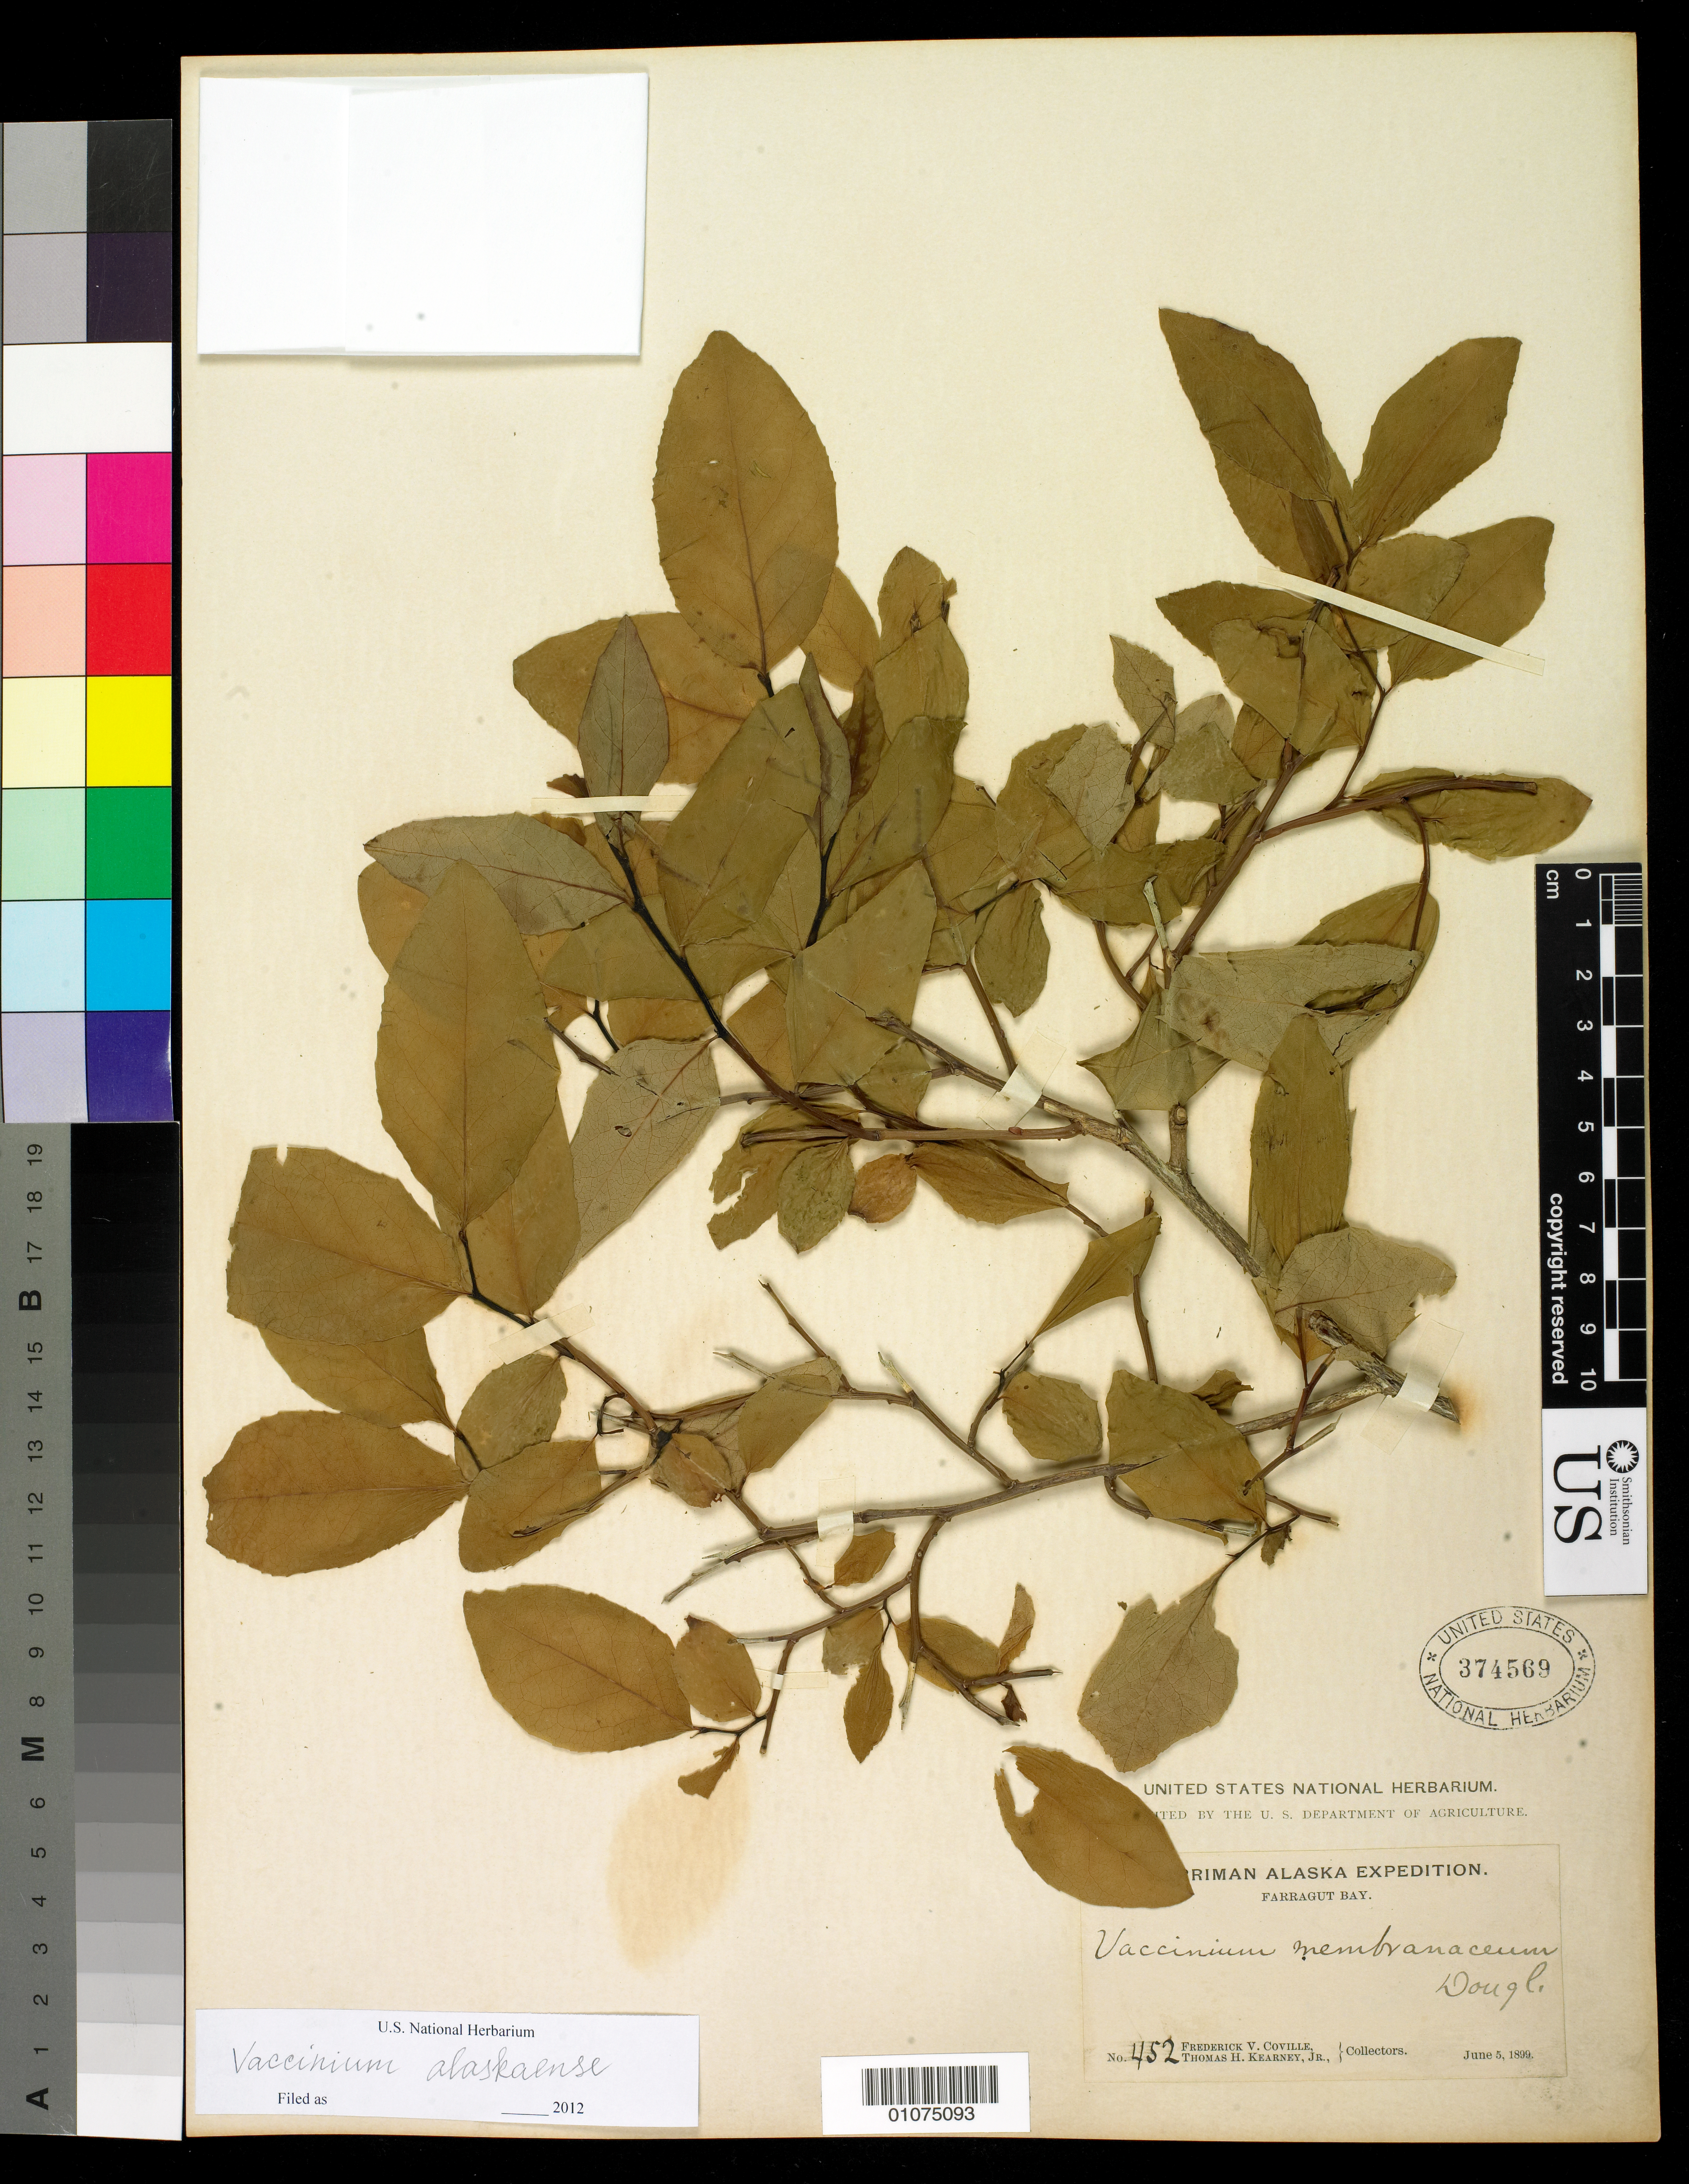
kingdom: Plantae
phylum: Tracheophyta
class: Magnoliopsida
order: Ericales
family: Ericaceae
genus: Vaccinium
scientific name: Vaccinium alaskaense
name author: Howell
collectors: F. V. Coville & T. H. Kearney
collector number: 452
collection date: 1899-06-05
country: United States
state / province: Alaska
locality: Farragut Bay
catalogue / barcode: US 374569